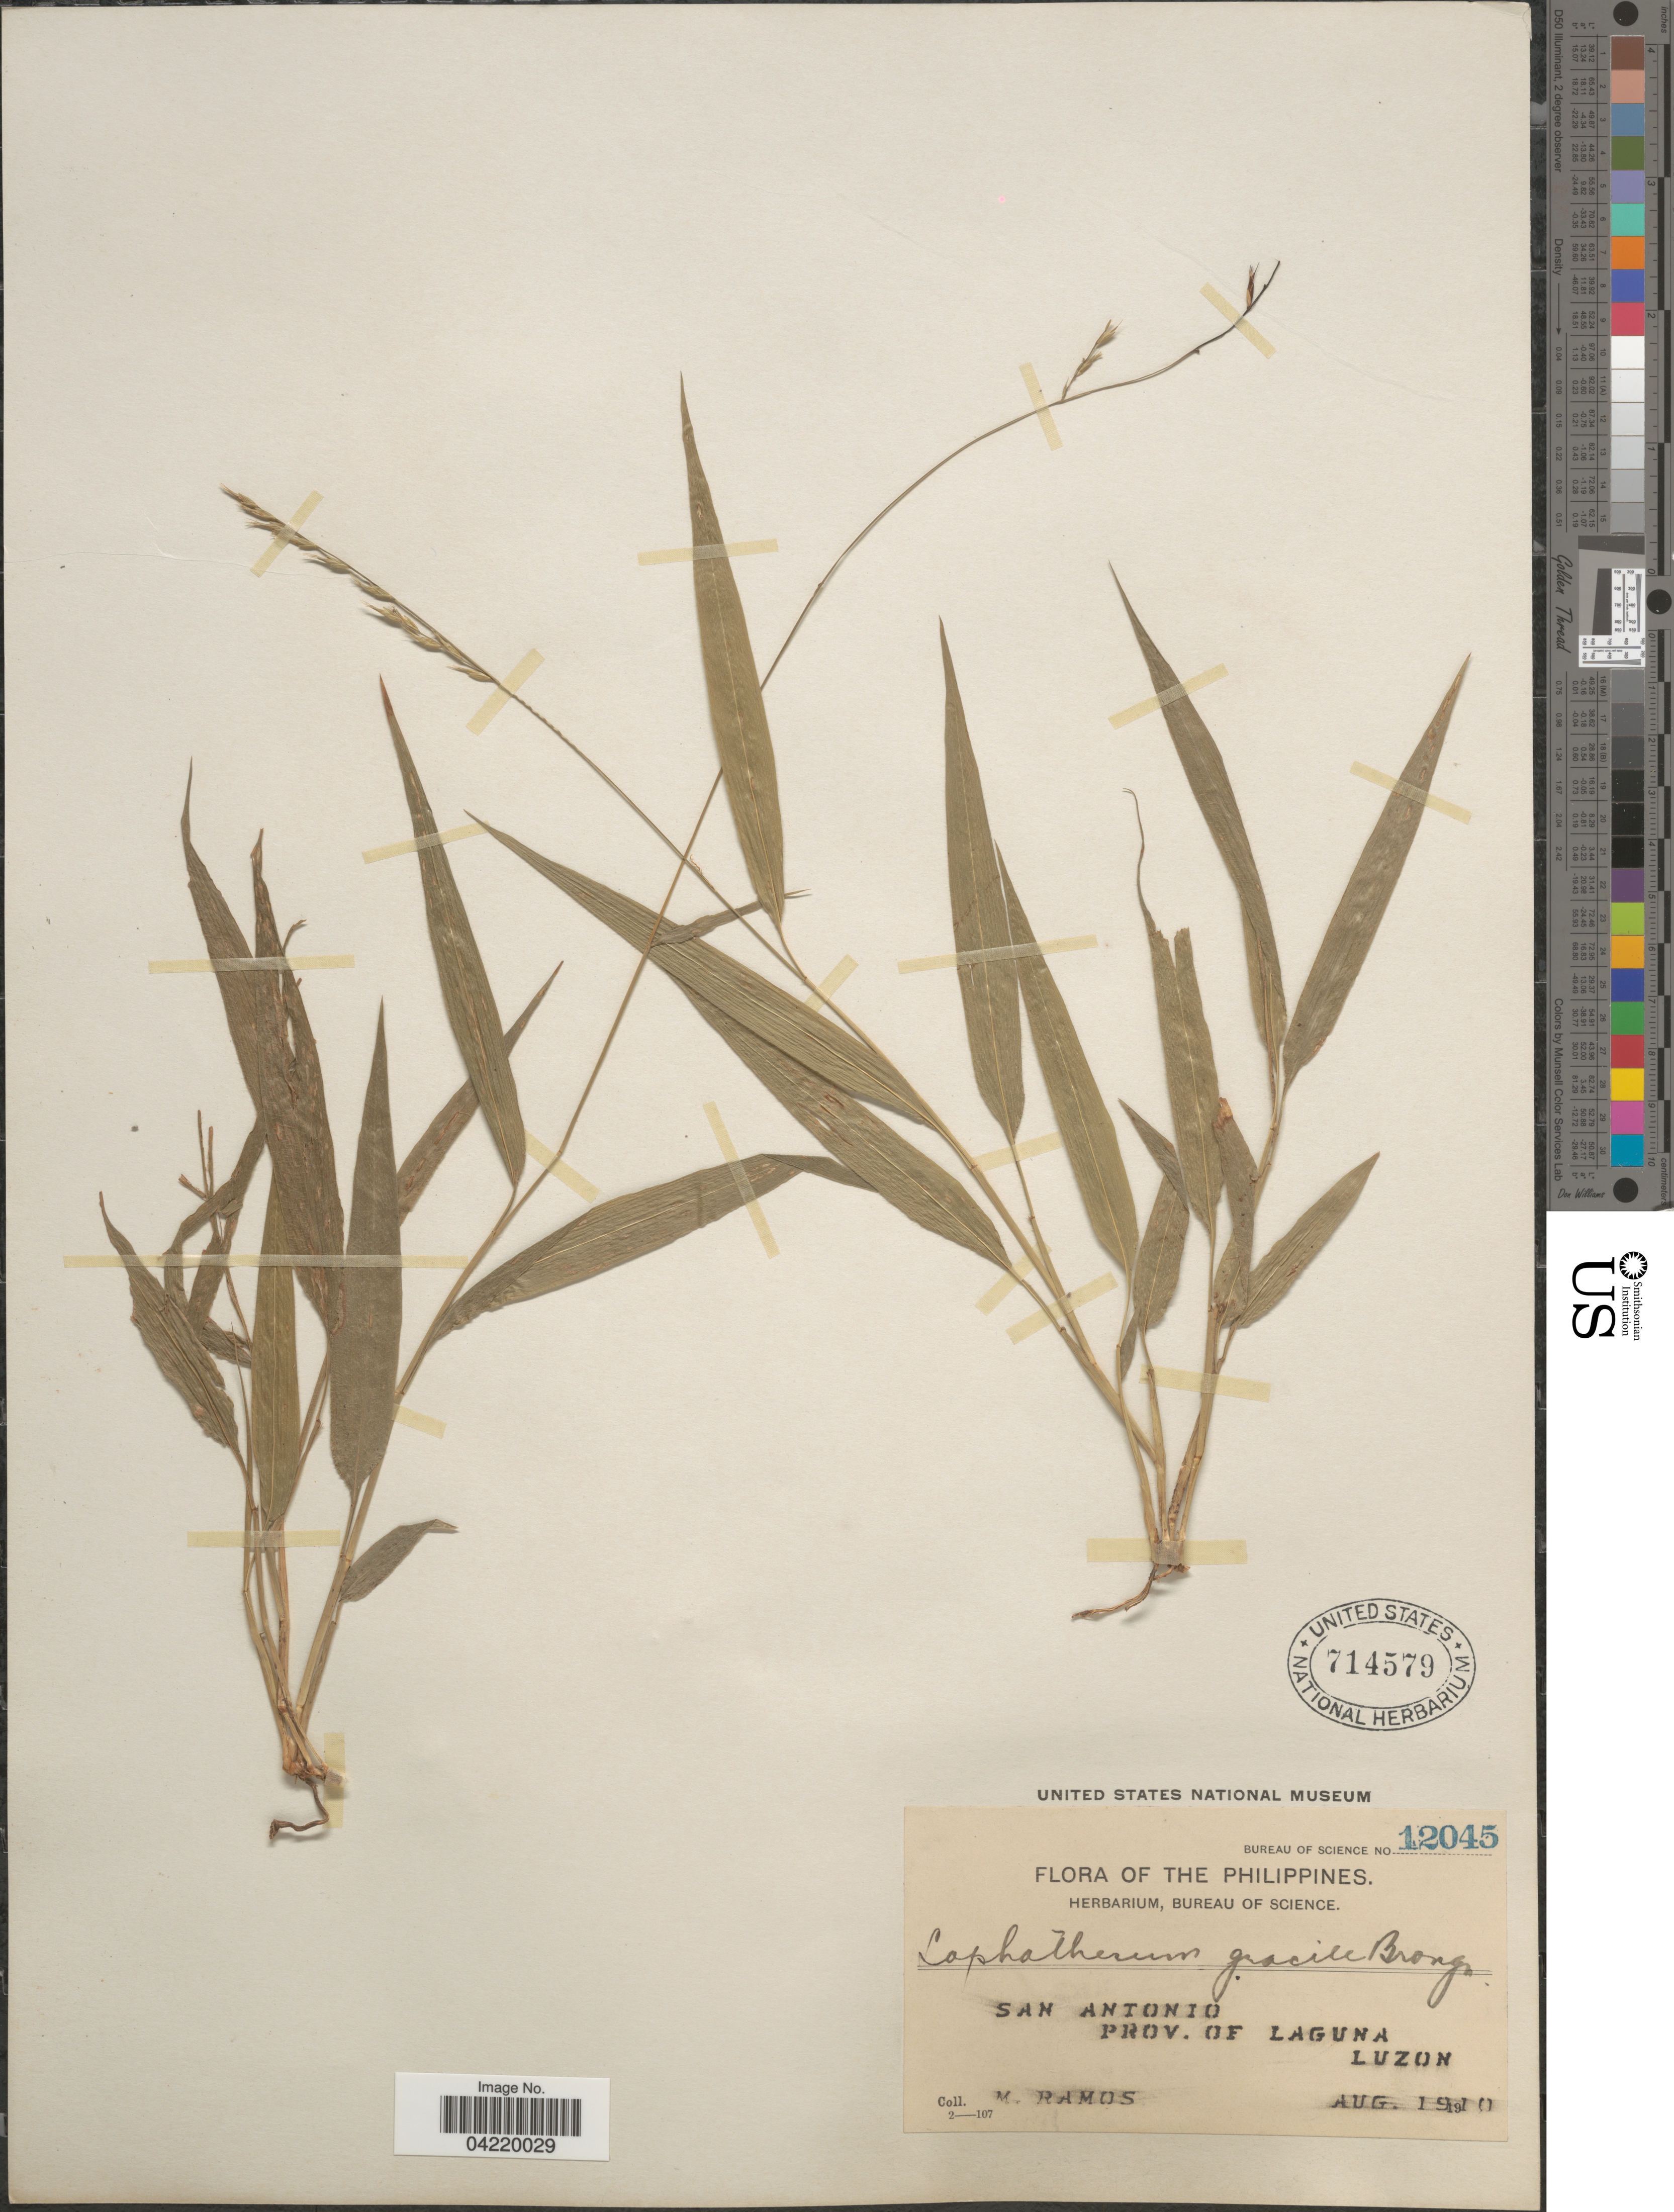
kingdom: Plantae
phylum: Tracheophyta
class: Liliopsida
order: Poales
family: Poaceae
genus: Lophatherum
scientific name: Lophatherum gracile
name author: Brongn.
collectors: M. Ramos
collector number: Bureau of Science 12045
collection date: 1910-08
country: Philippines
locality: San Antonio, Prov. of Laguna, Luzon.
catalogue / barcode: US 714579